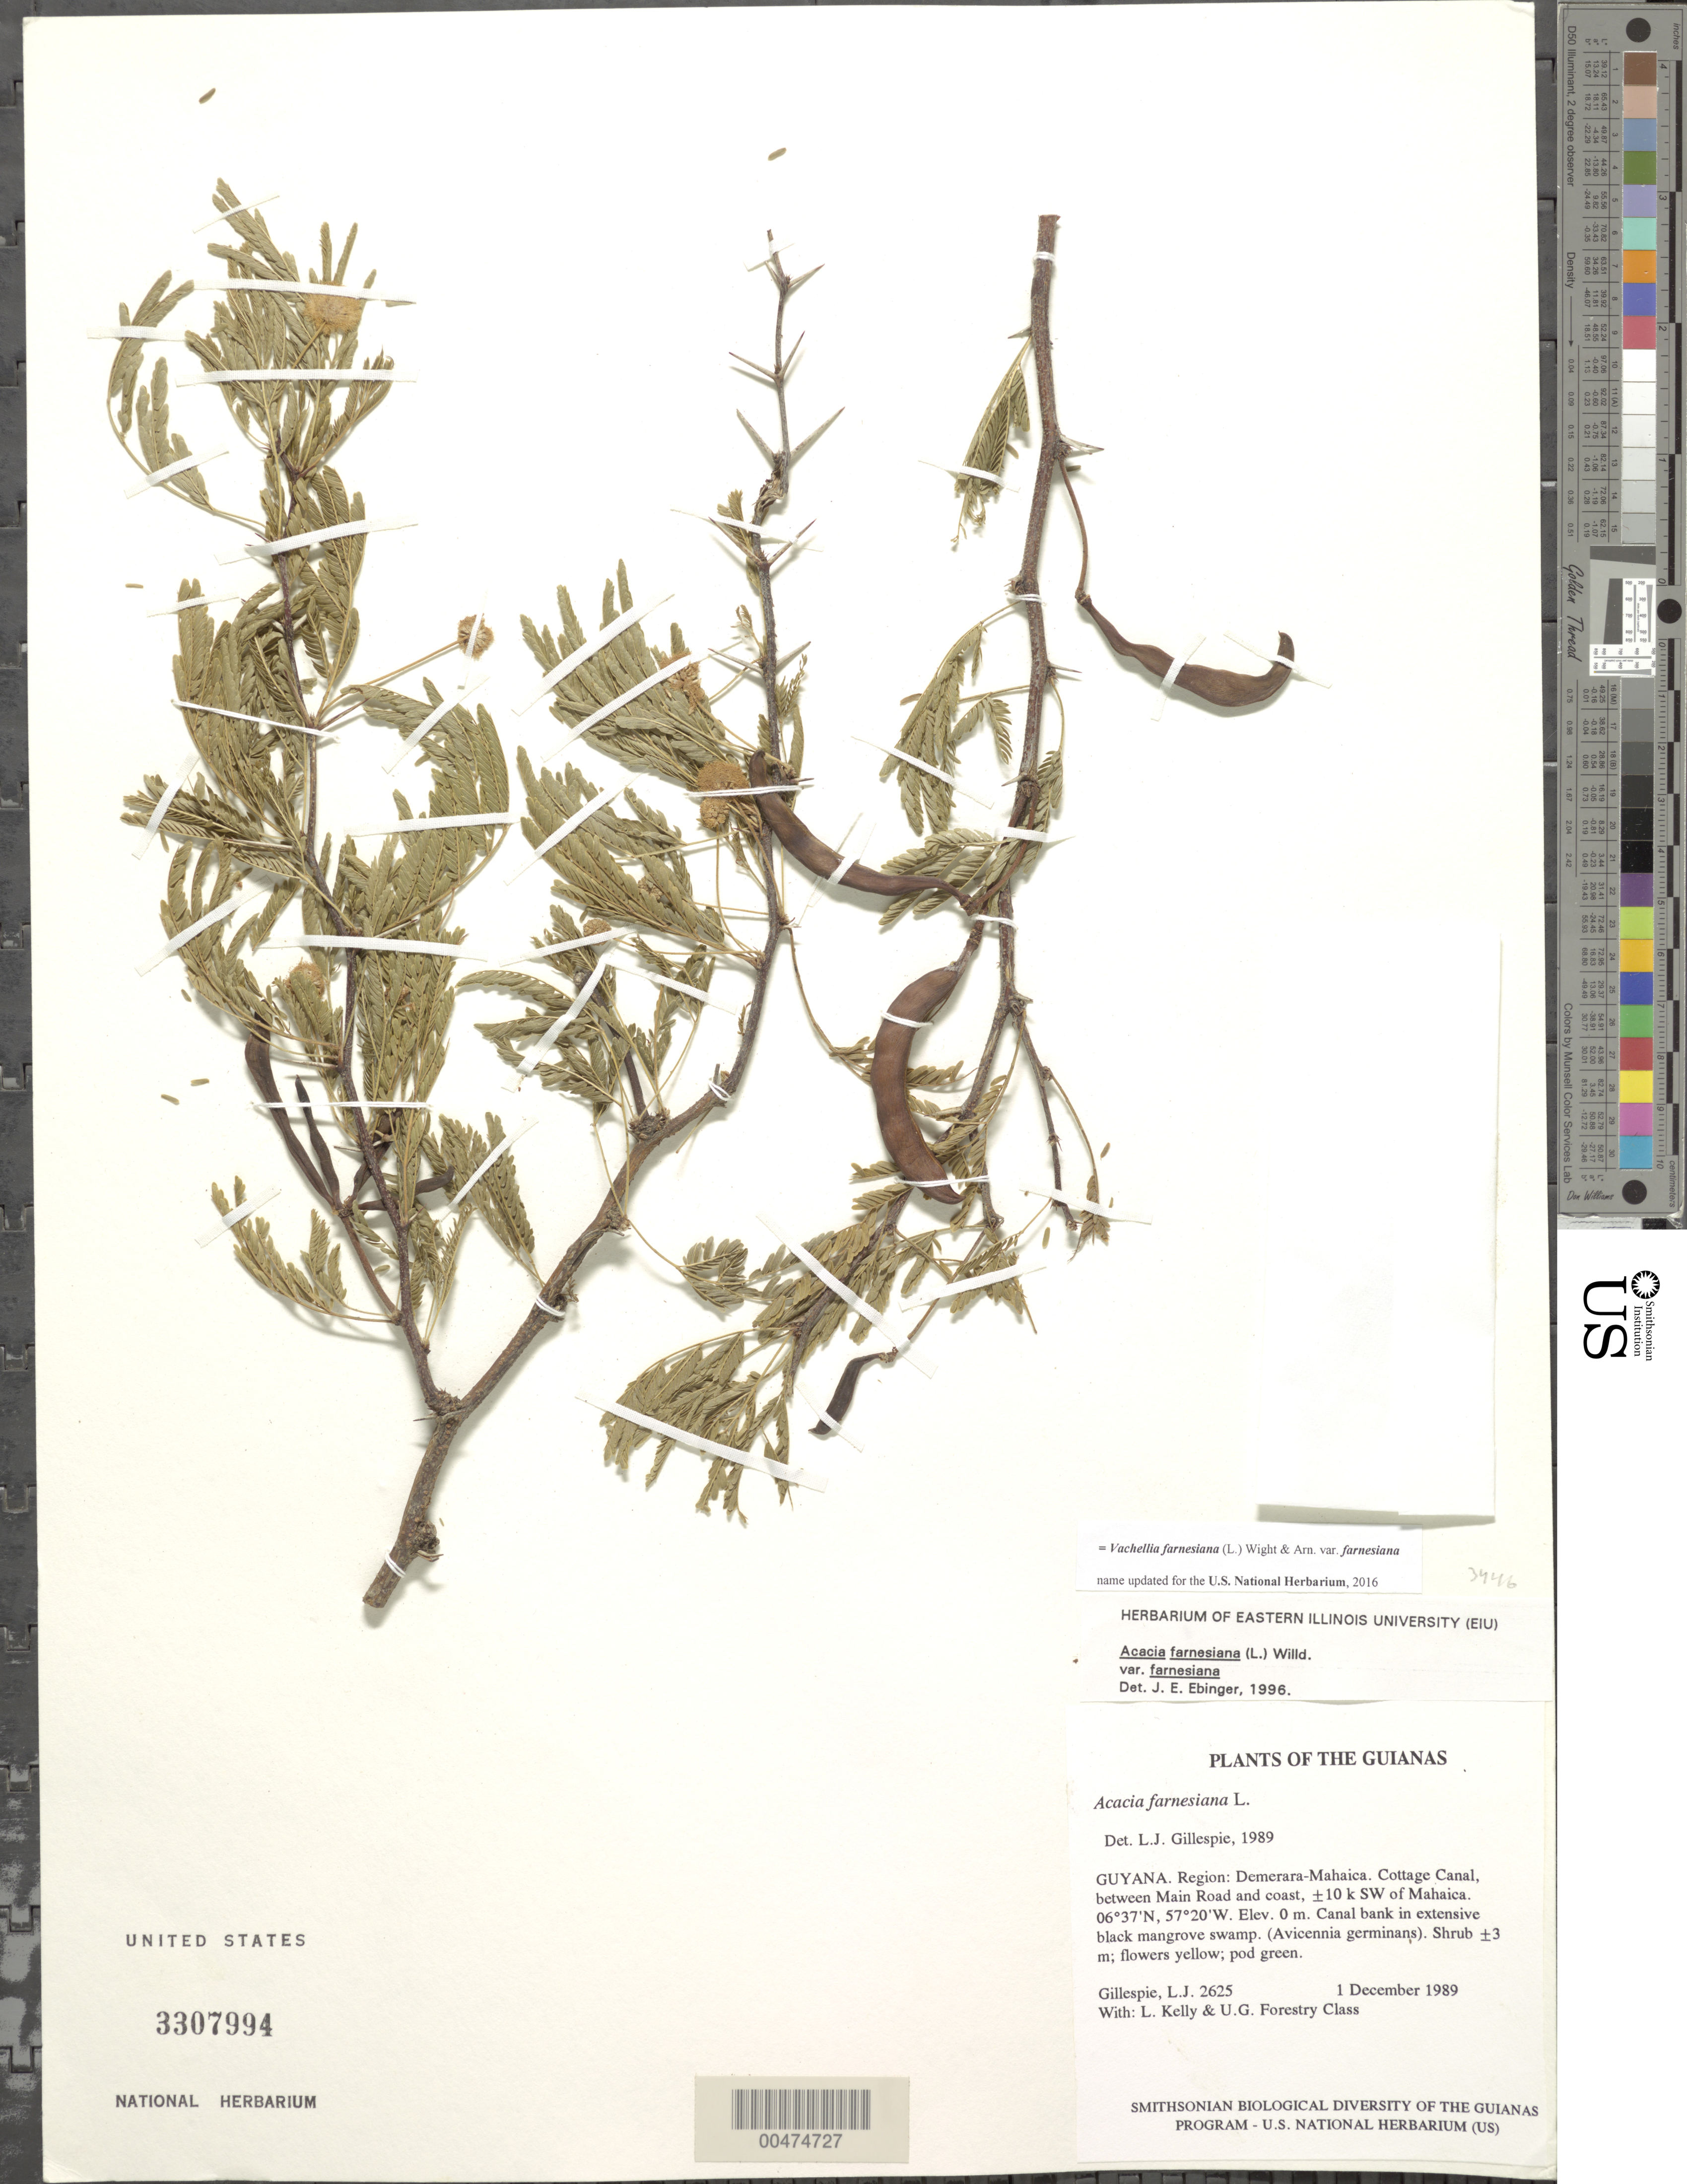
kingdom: Plantae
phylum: Tracheophyta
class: Magnoliopsida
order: Fabales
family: Fabaceae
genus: Vachellia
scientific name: Vachellia farnesiana var. farnesiana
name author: (L.) Wight & Arn.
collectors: L. J. Gillespie, L. M. Kelly & U.G. Forestry Class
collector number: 2625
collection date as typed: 1 December 1989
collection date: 1989-12-01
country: Guyana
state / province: Demerara-Mahaica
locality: Cottage Canal, between Main Road and coast, ±10 k SW of Mahaica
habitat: Canal bank in extensive black mangrove swamp. (Avicennia germinans)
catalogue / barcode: US 3307994